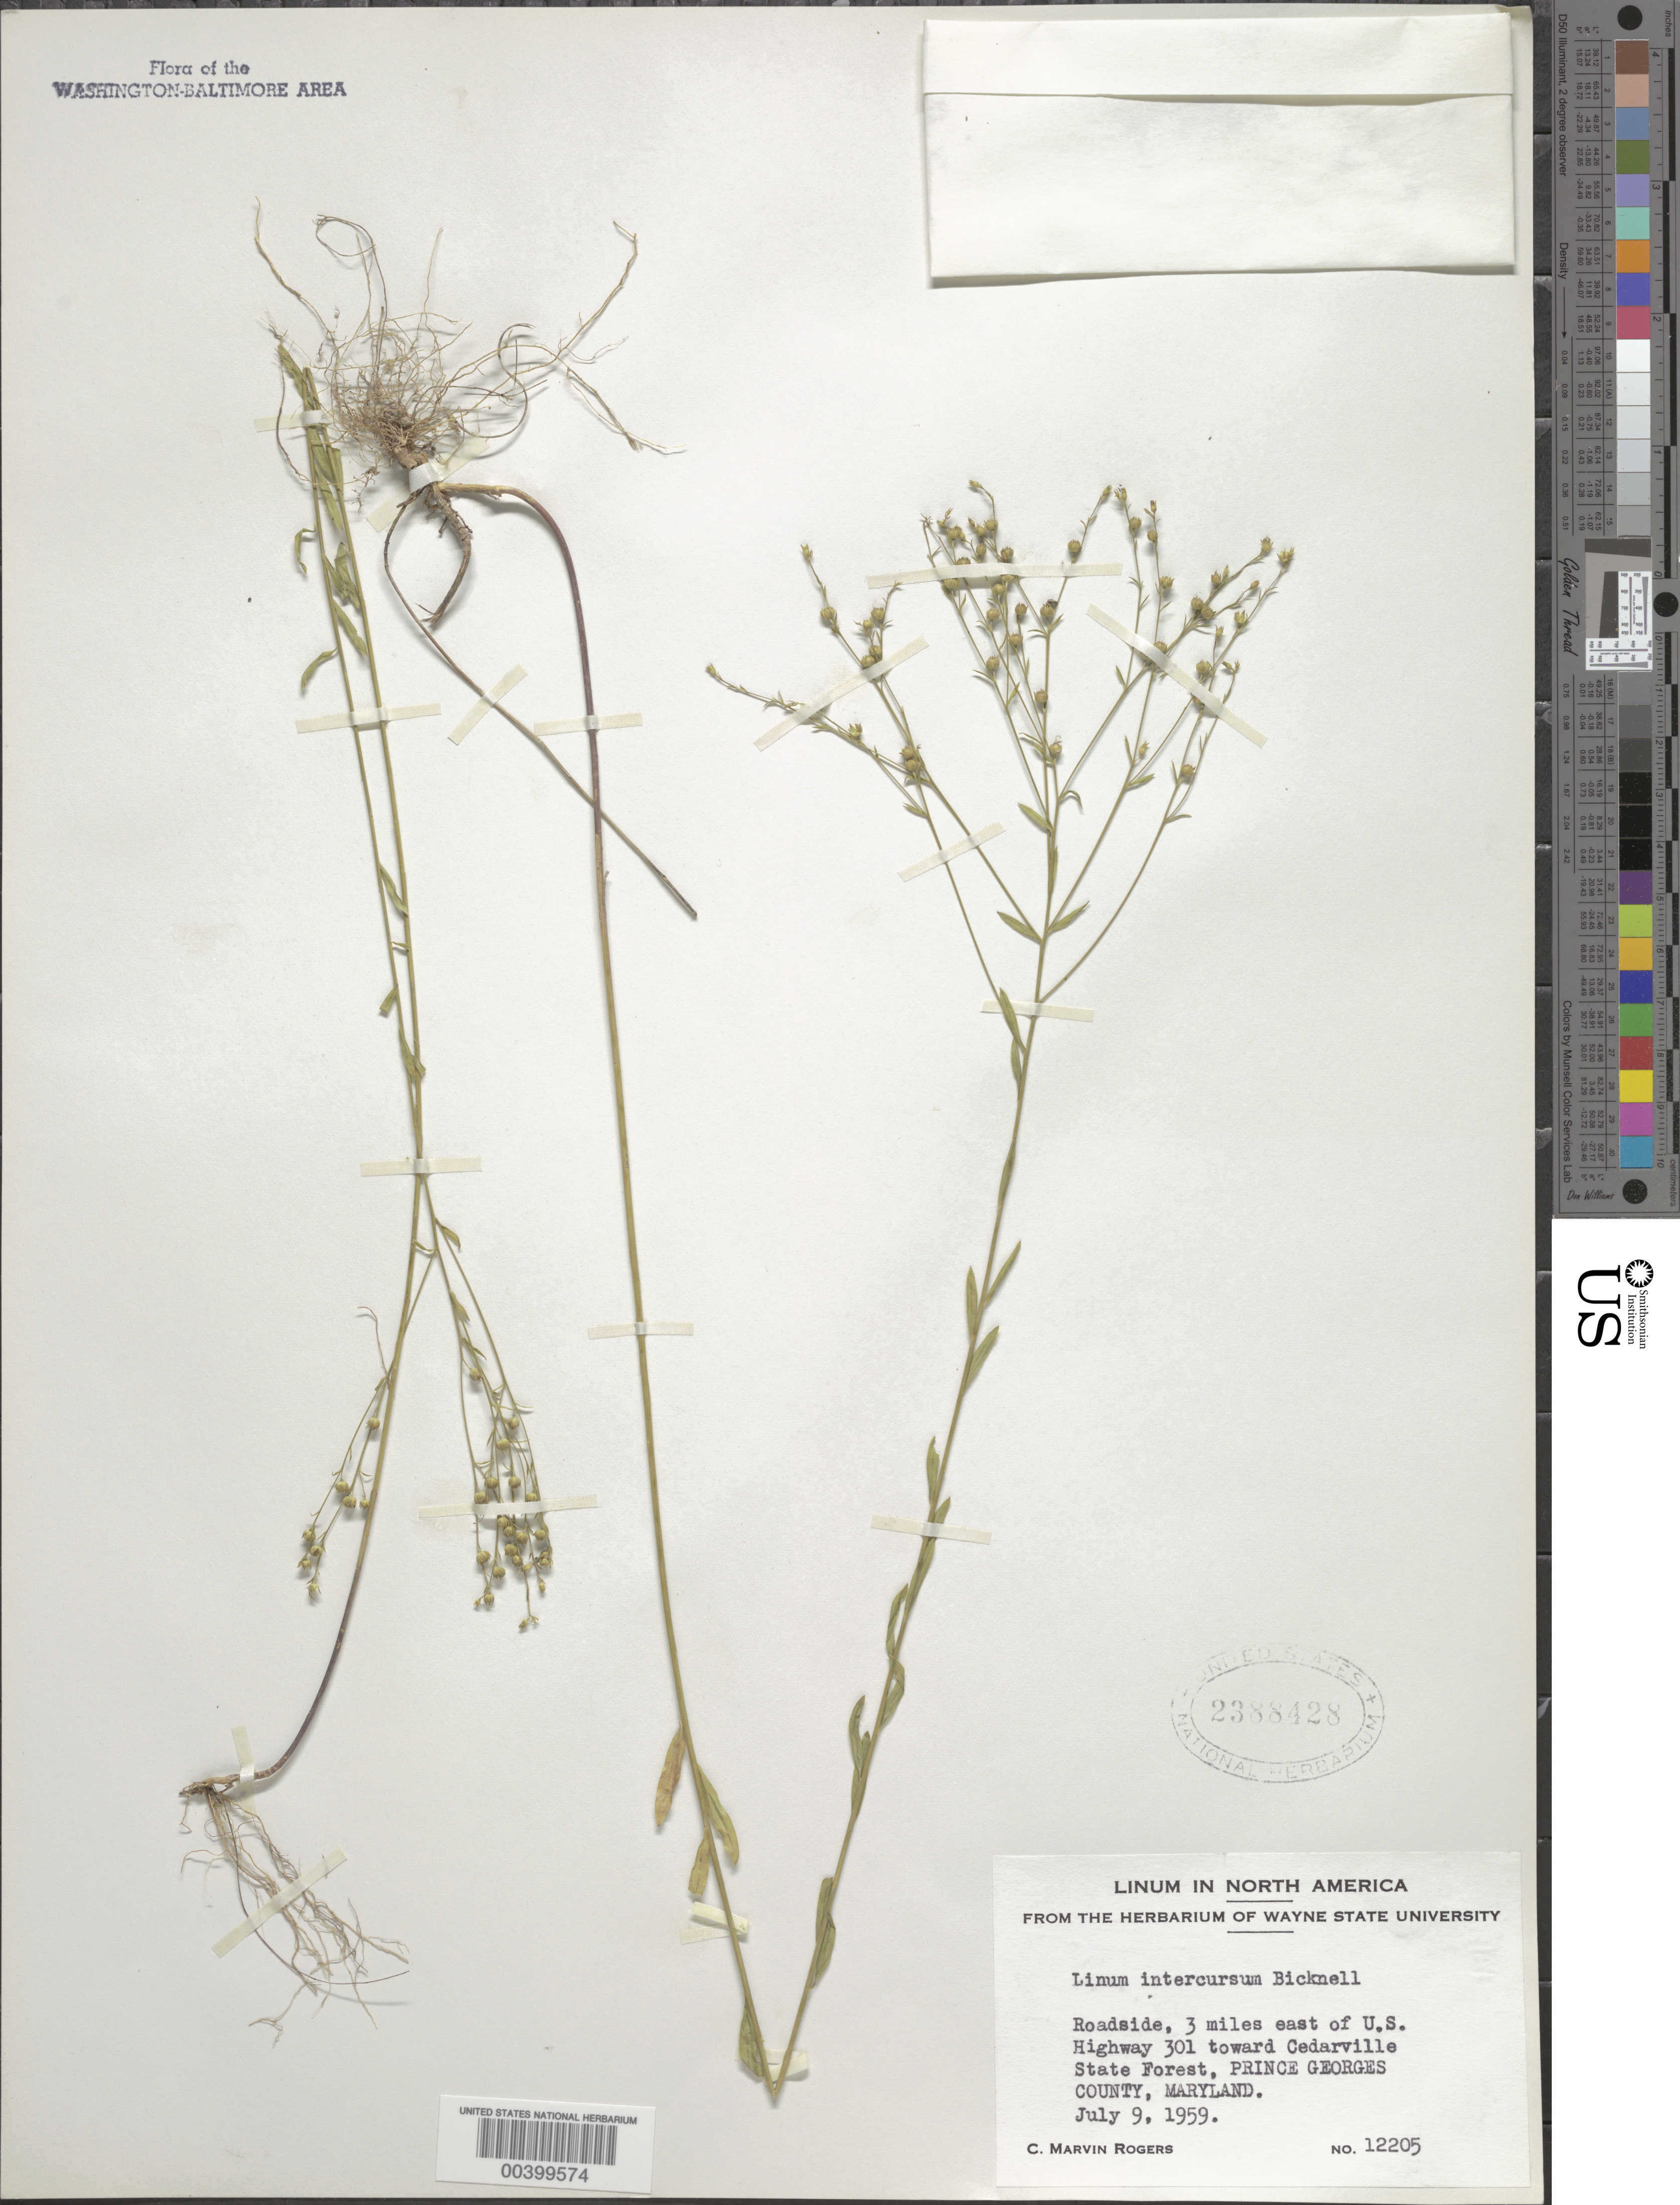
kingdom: Plantae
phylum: Tracheophyta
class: Magnoliopsida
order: Malpighiales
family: Linaceae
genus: Linum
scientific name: Linum intercursum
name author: E.P. Bicknell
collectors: C. M. Rogers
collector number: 12205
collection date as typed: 09 Jul 1959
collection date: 1959-07-09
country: United States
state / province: Maryland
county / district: Prince George's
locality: East of Hwy. 301 Toward Cedarville State Forest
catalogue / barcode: US 2388428